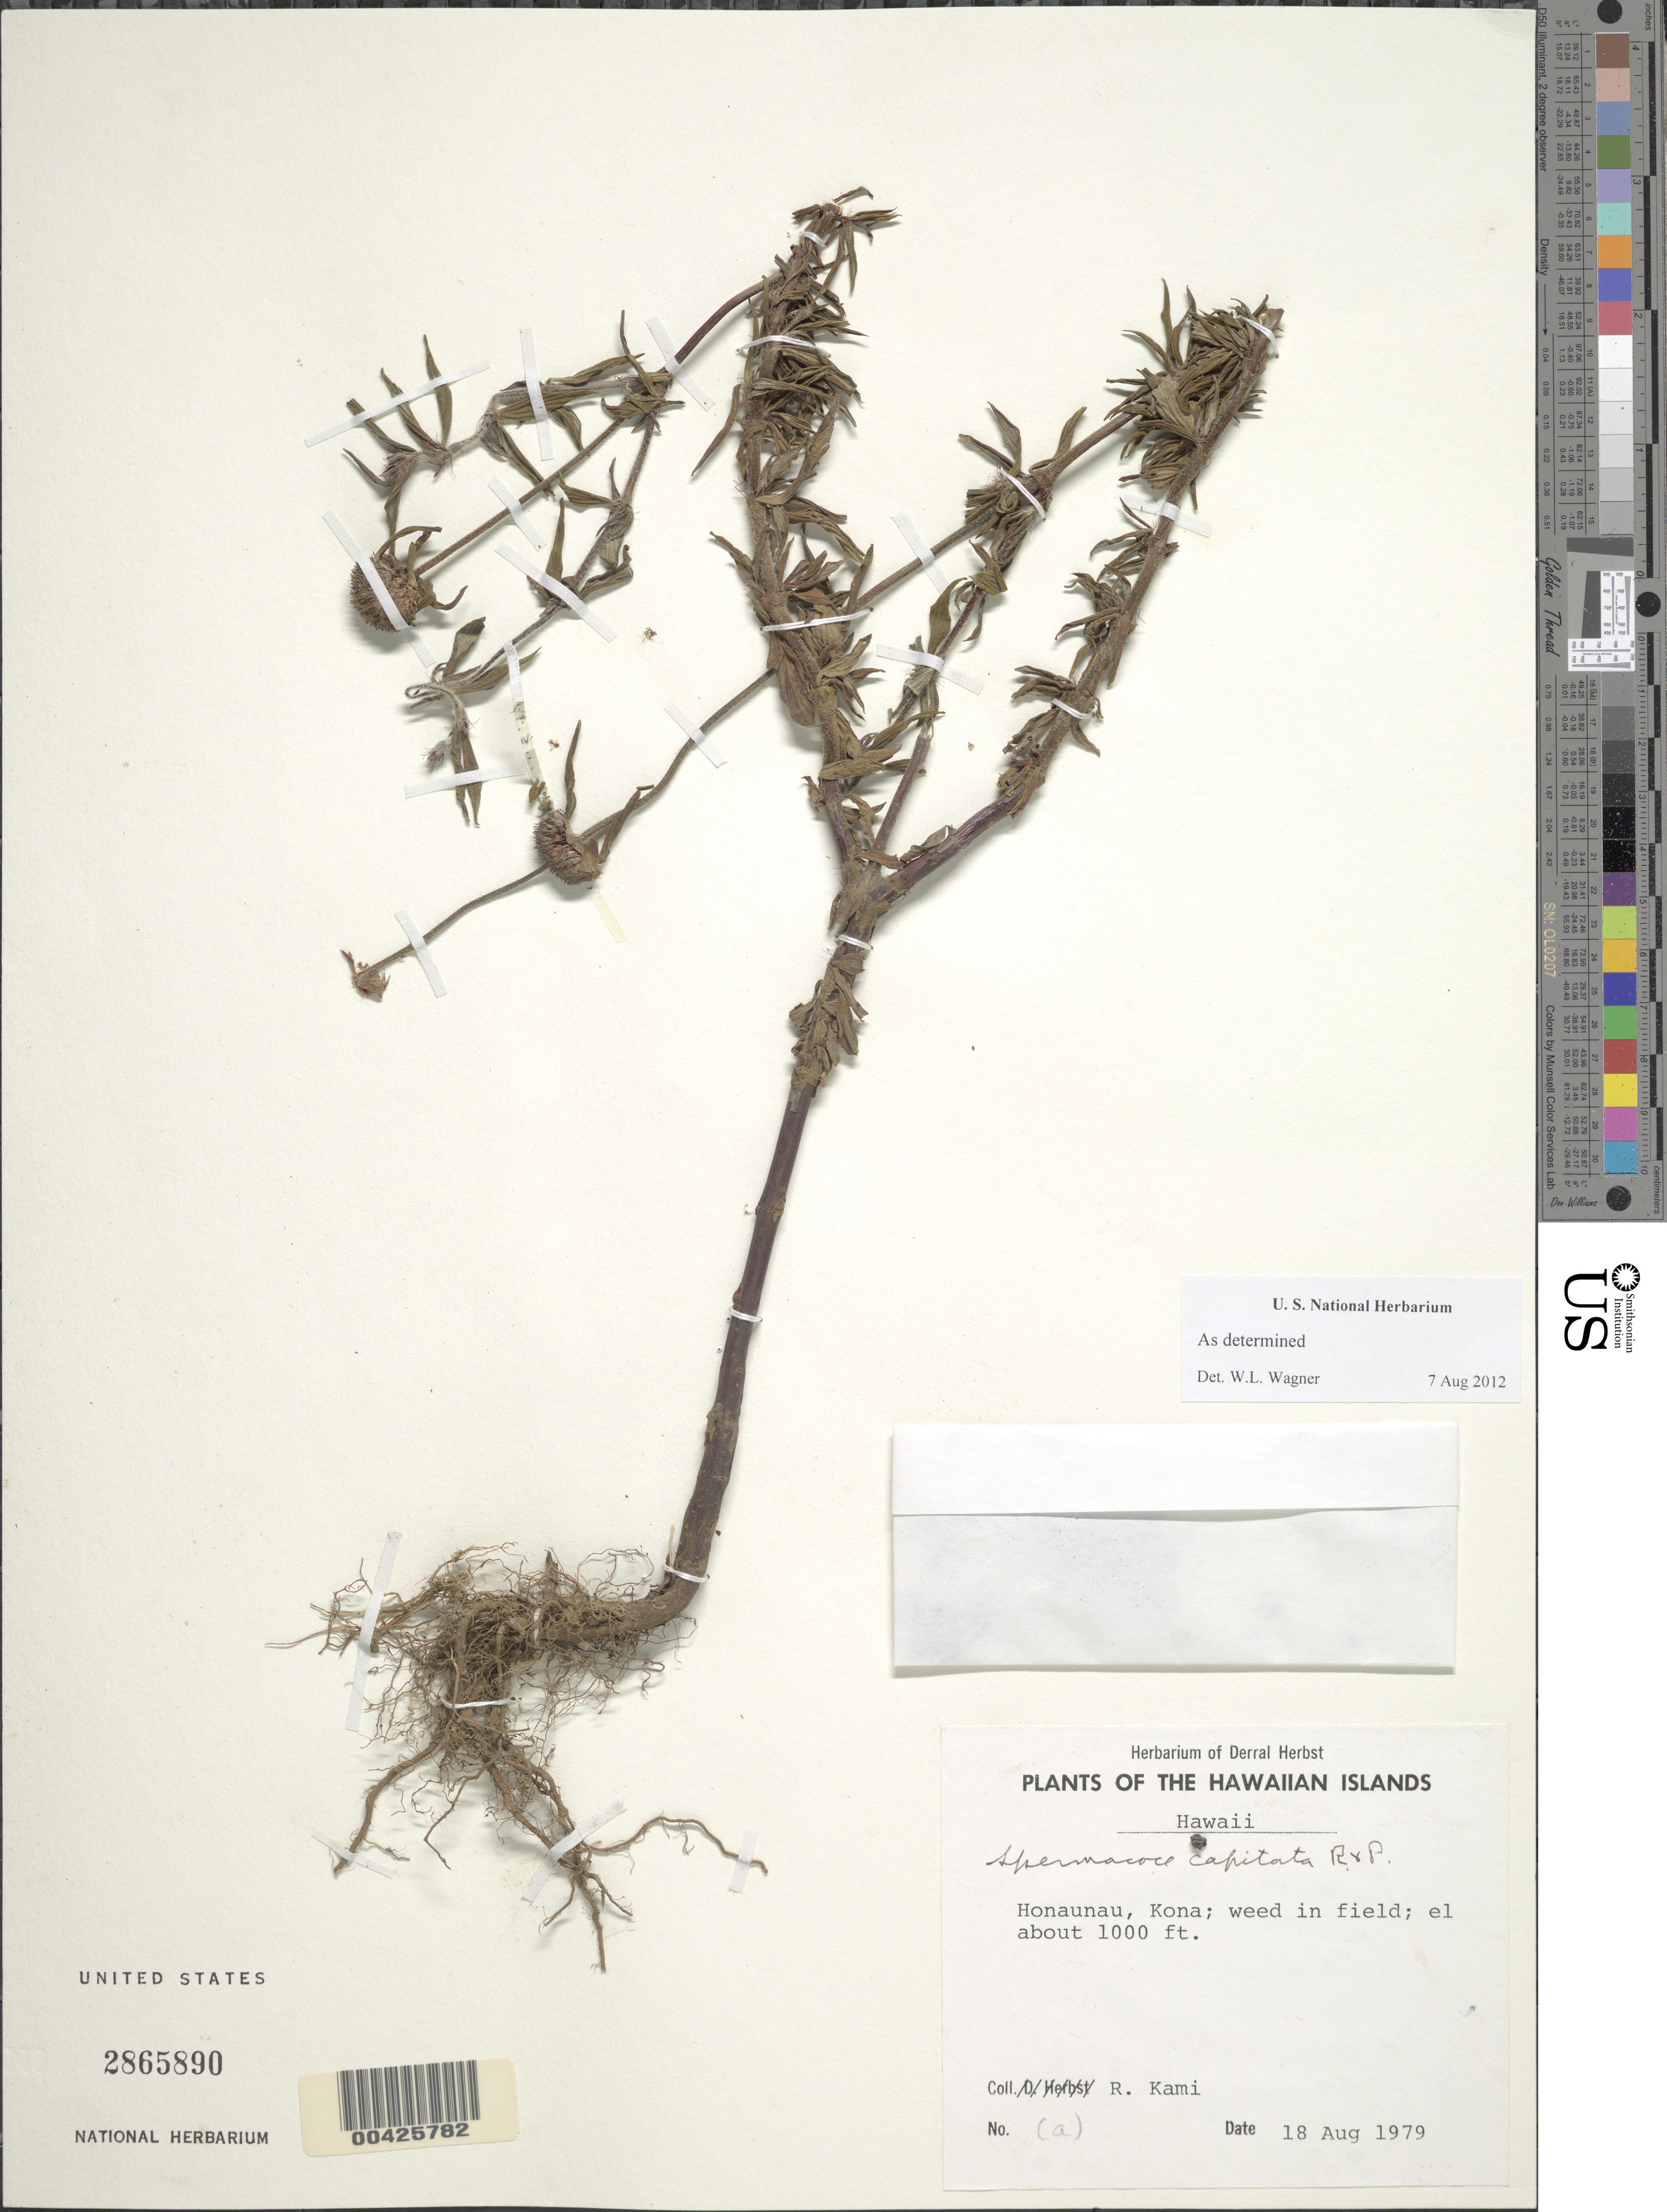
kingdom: Plantae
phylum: Tracheophyta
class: Magnoliopsida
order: Gentianales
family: Rubiaceae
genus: Spermacoce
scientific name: Spermacoce exilis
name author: (L.O. Williams) C.D. Adams ex W.C. Burger & C.M. Taylor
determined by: Wagner, W. L., (BOT), Smithsonian Institution - National Museum of Natural History (UNITED STATES)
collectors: R. Kami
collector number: a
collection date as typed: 18 Aug 1979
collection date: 1979-08-18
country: United States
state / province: Hawaii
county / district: Hawaii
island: Hawaii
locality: Honaunau, Kona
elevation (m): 305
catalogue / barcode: US 2865890